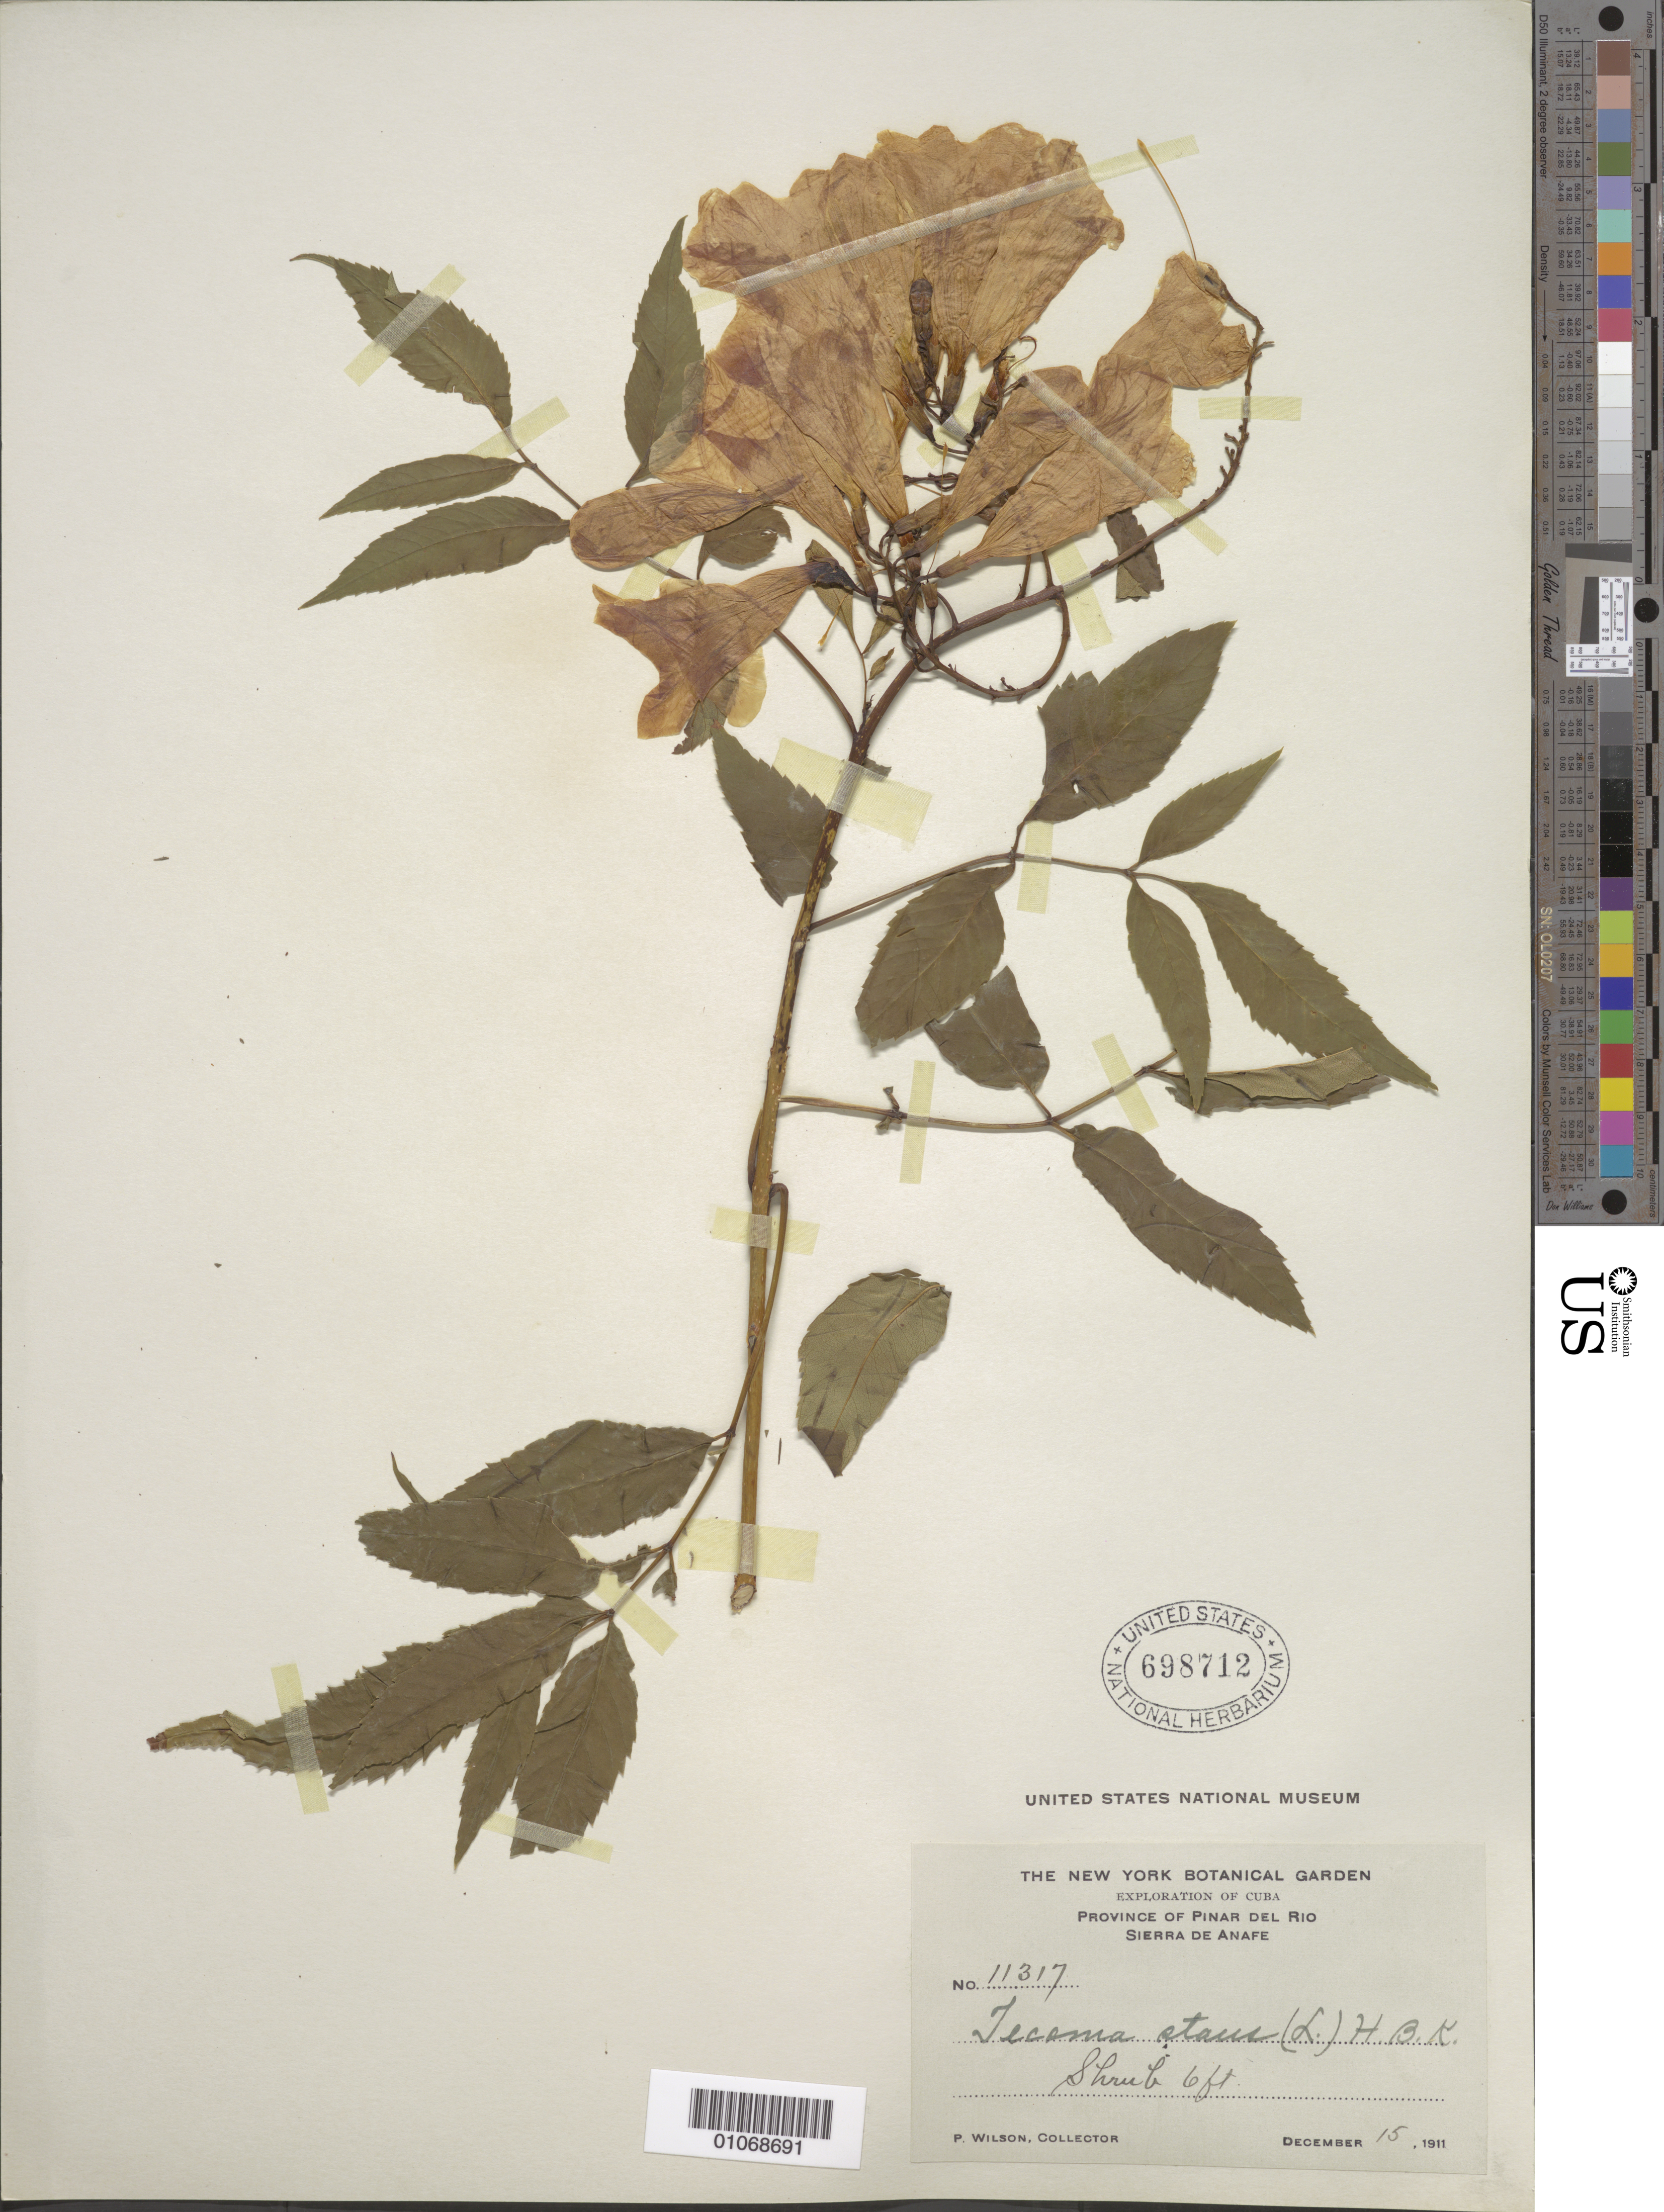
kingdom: Plantae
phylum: Tracheophyta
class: Magnoliopsida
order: Lamiales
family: Bignoniaceae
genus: Tecoma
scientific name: Tecoma stans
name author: (L.) Juss. ex Kunth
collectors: P. Wilson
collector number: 11317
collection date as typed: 15 Dec 1911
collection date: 1911-12-15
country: Cuba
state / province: Pinar del Rio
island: Cuba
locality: Sierra de Anafe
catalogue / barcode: US 698712